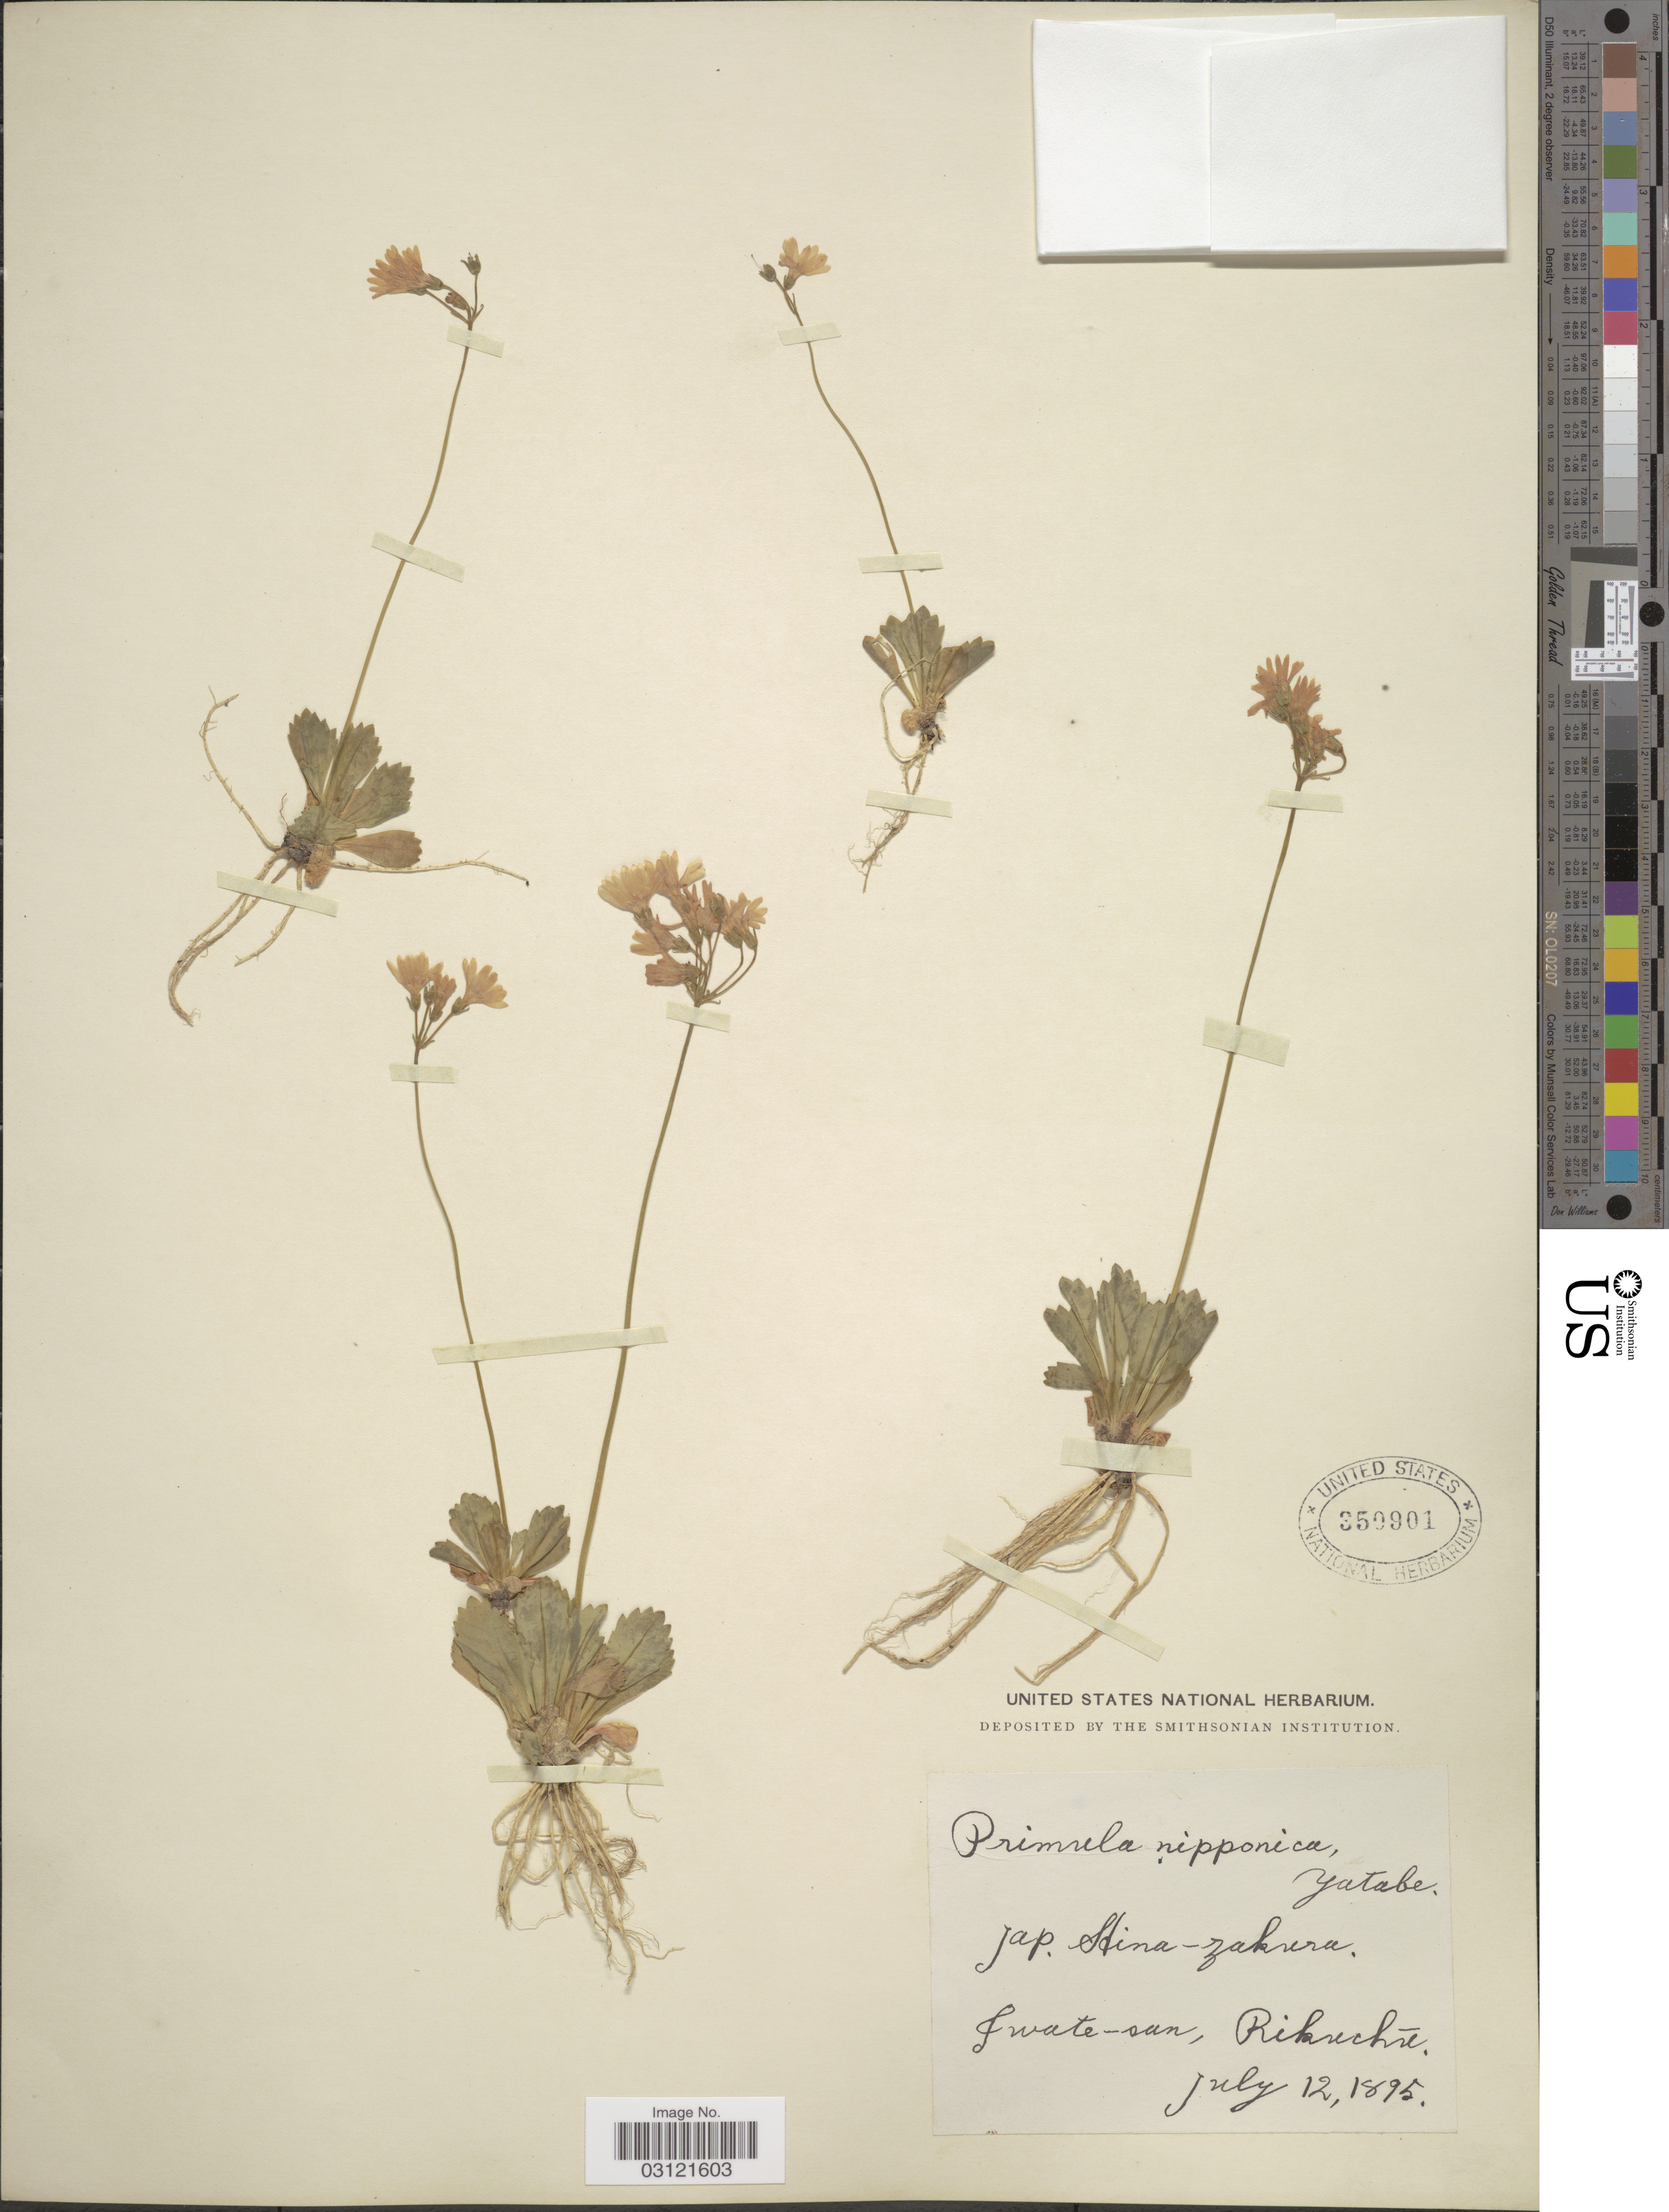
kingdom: Plantae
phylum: Tracheophyta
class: Magnoliopsida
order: Ericales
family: Primulaceae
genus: Primula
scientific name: Primula nipponica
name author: Yatabe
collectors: ex herb. United States National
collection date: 1895-07-12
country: Japan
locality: Iwate-san, Rikuchú.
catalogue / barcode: US 350901